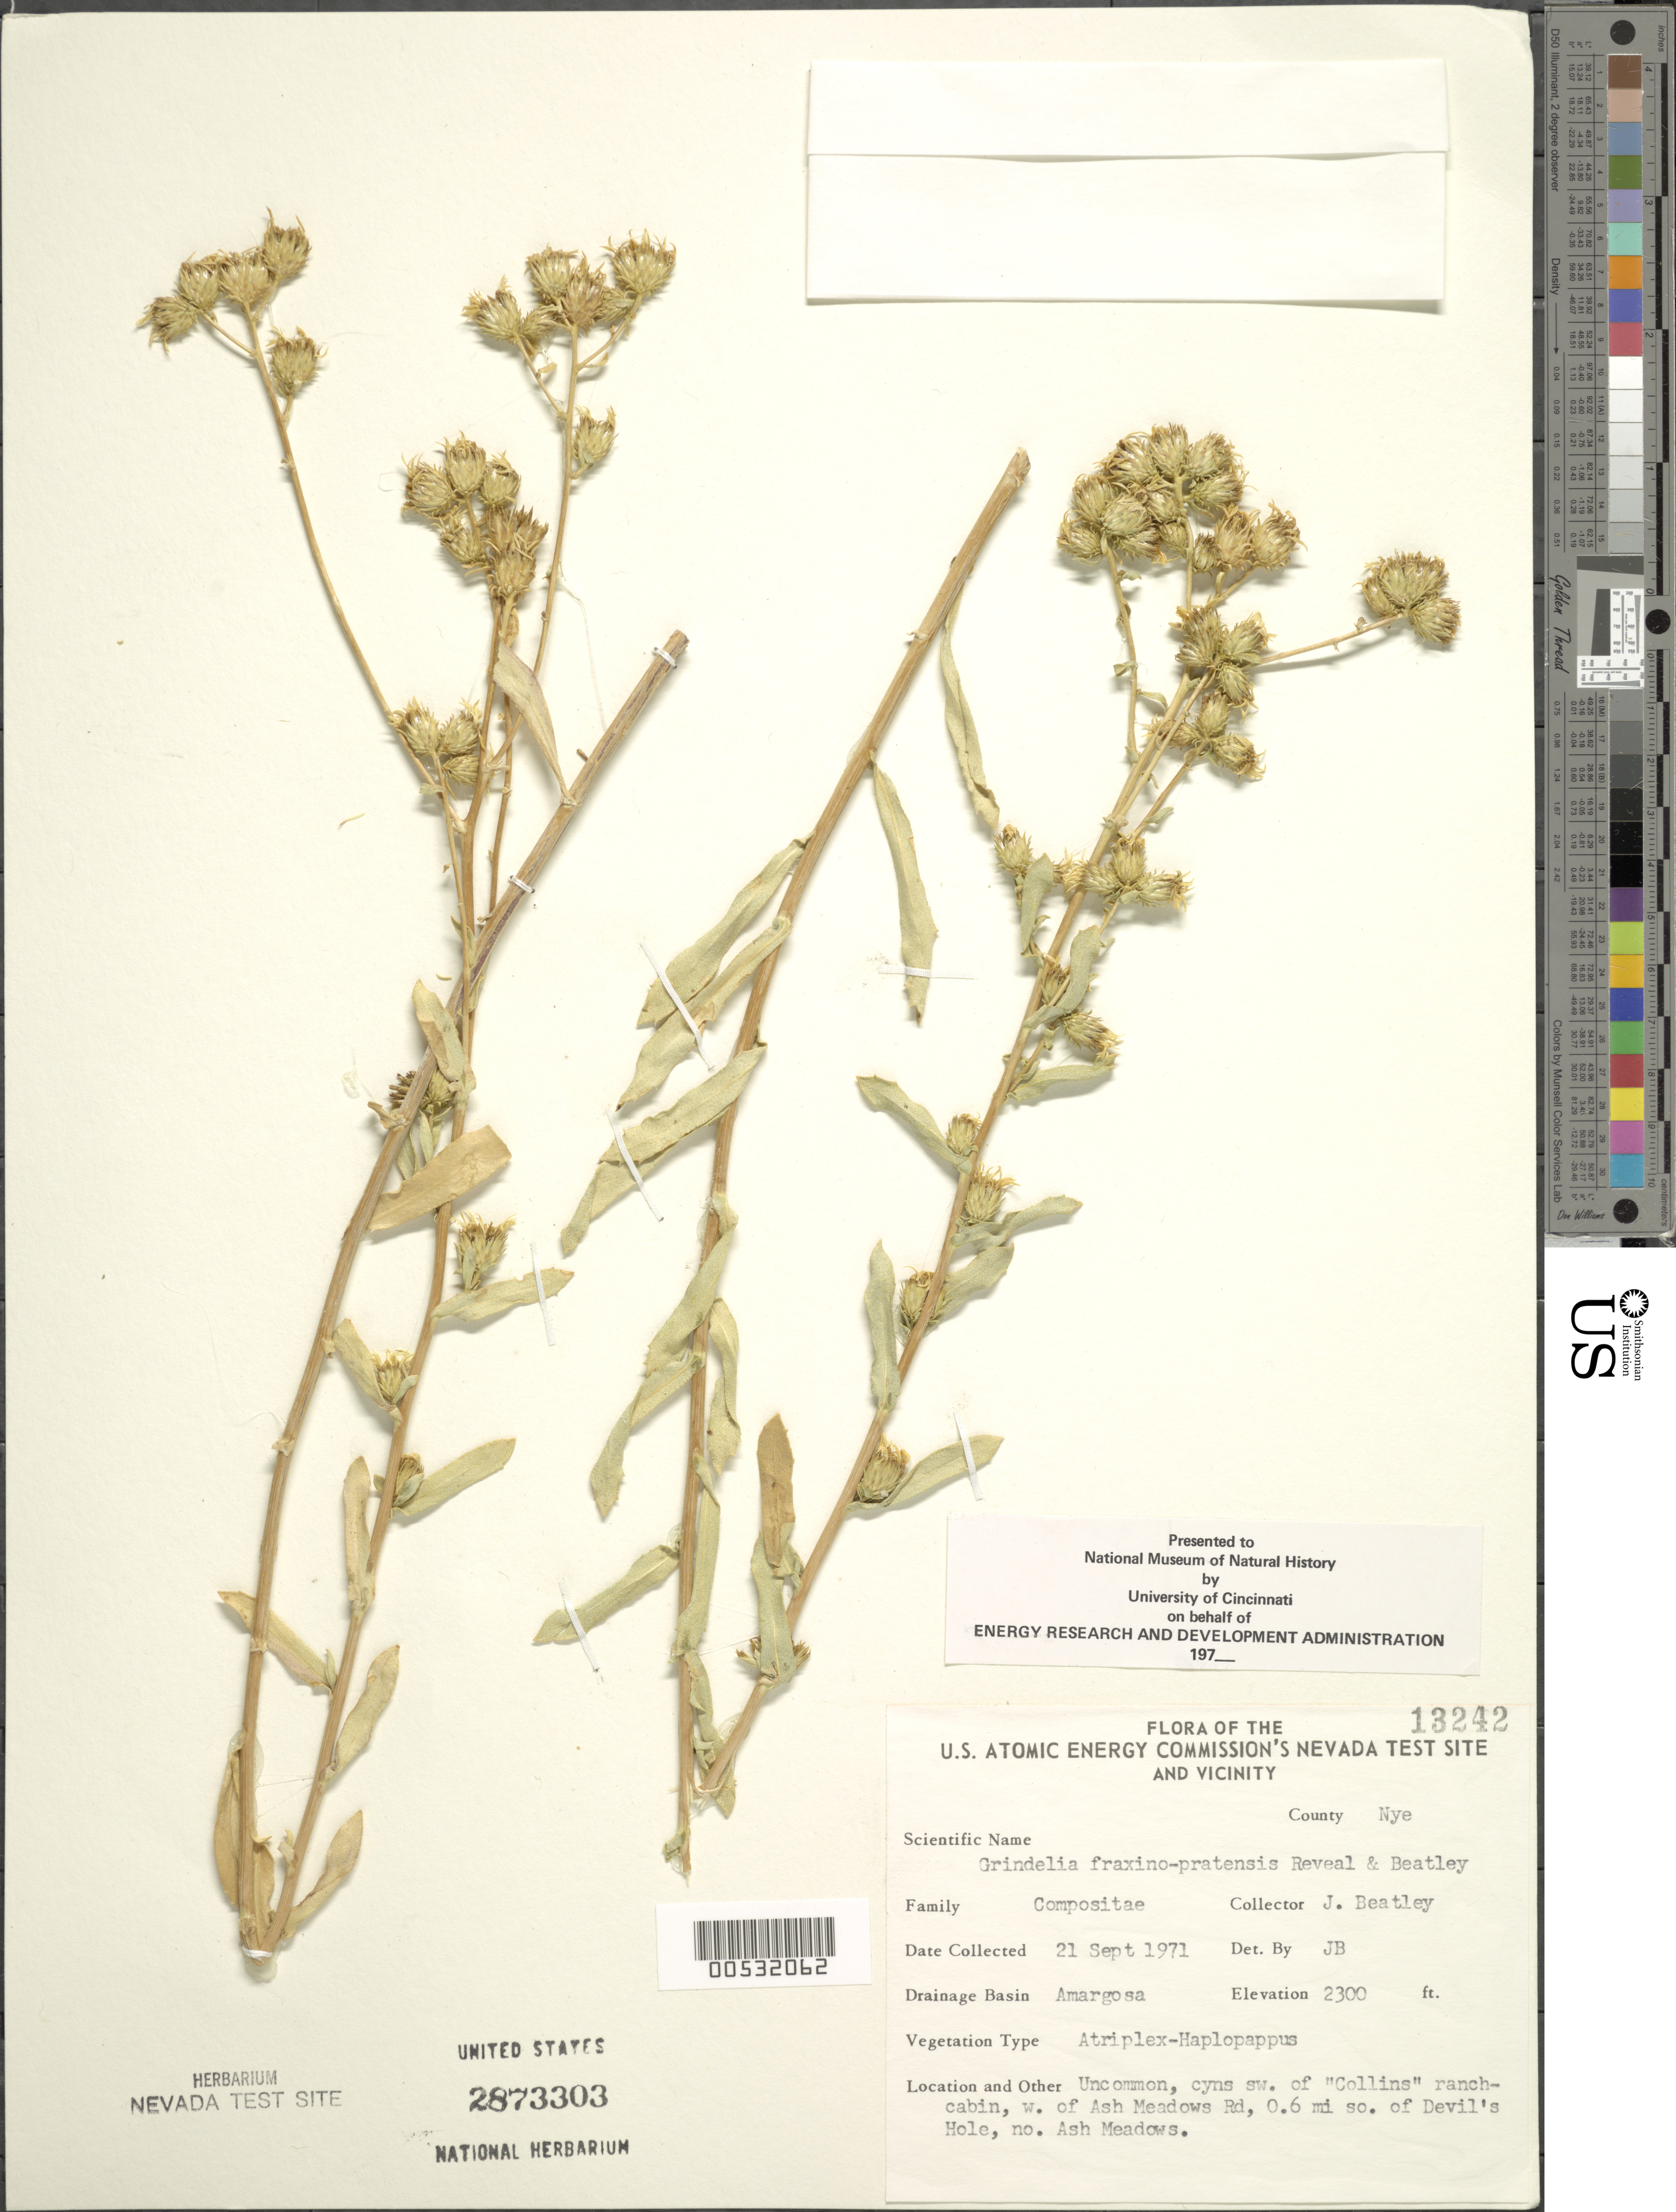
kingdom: Plantae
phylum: Tracheophyta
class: Magnoliopsida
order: Asterales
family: Asteraceae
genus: Grindelia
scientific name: Grindelia fraxino-pratensis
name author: Reveal & Beatley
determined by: Beatley, J. C.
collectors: J. C. Beatley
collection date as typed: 21 Sep 1971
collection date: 1971-09-21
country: United States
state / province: Nevada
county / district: Nye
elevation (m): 701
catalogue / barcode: US 2873303